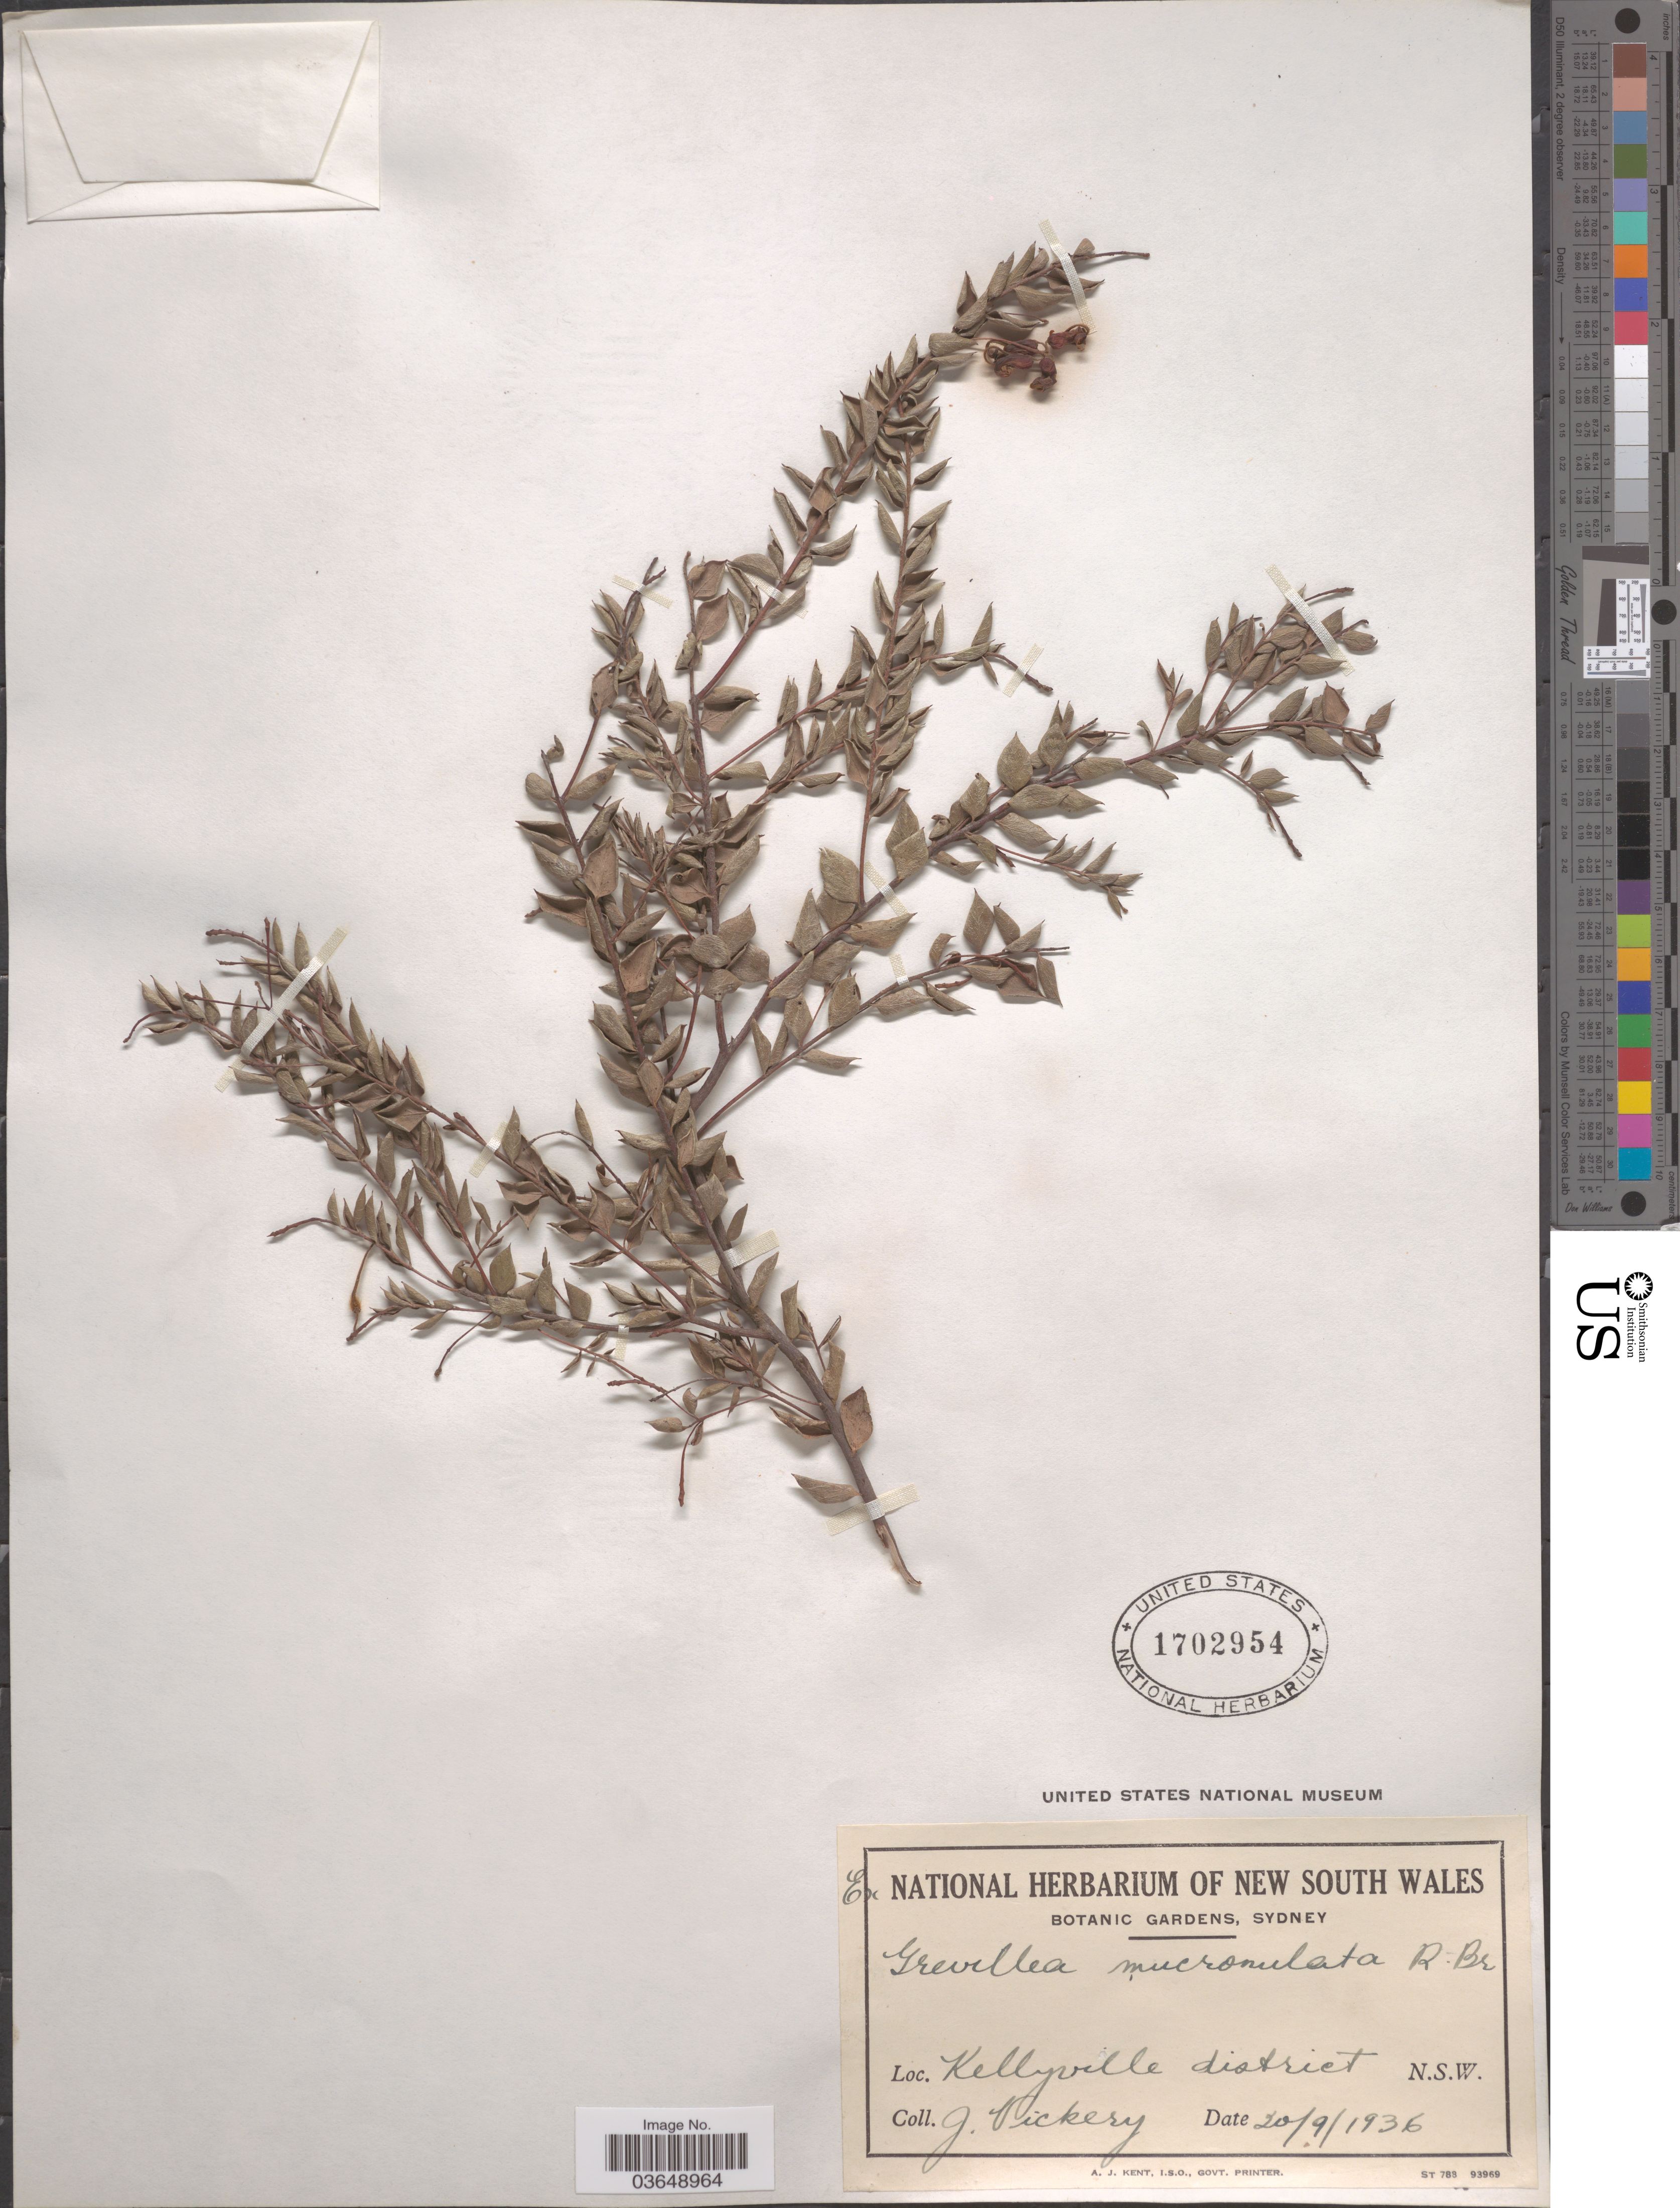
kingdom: Plantae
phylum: Tracheophyta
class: Magnoliopsida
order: Proteales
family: Proteaceae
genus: Grevillea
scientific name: Grevillea mucronulata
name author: R. Br.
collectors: J. Vickery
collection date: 1936-09-20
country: Australia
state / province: New South Wales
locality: Kellyville district.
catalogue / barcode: US 1702954